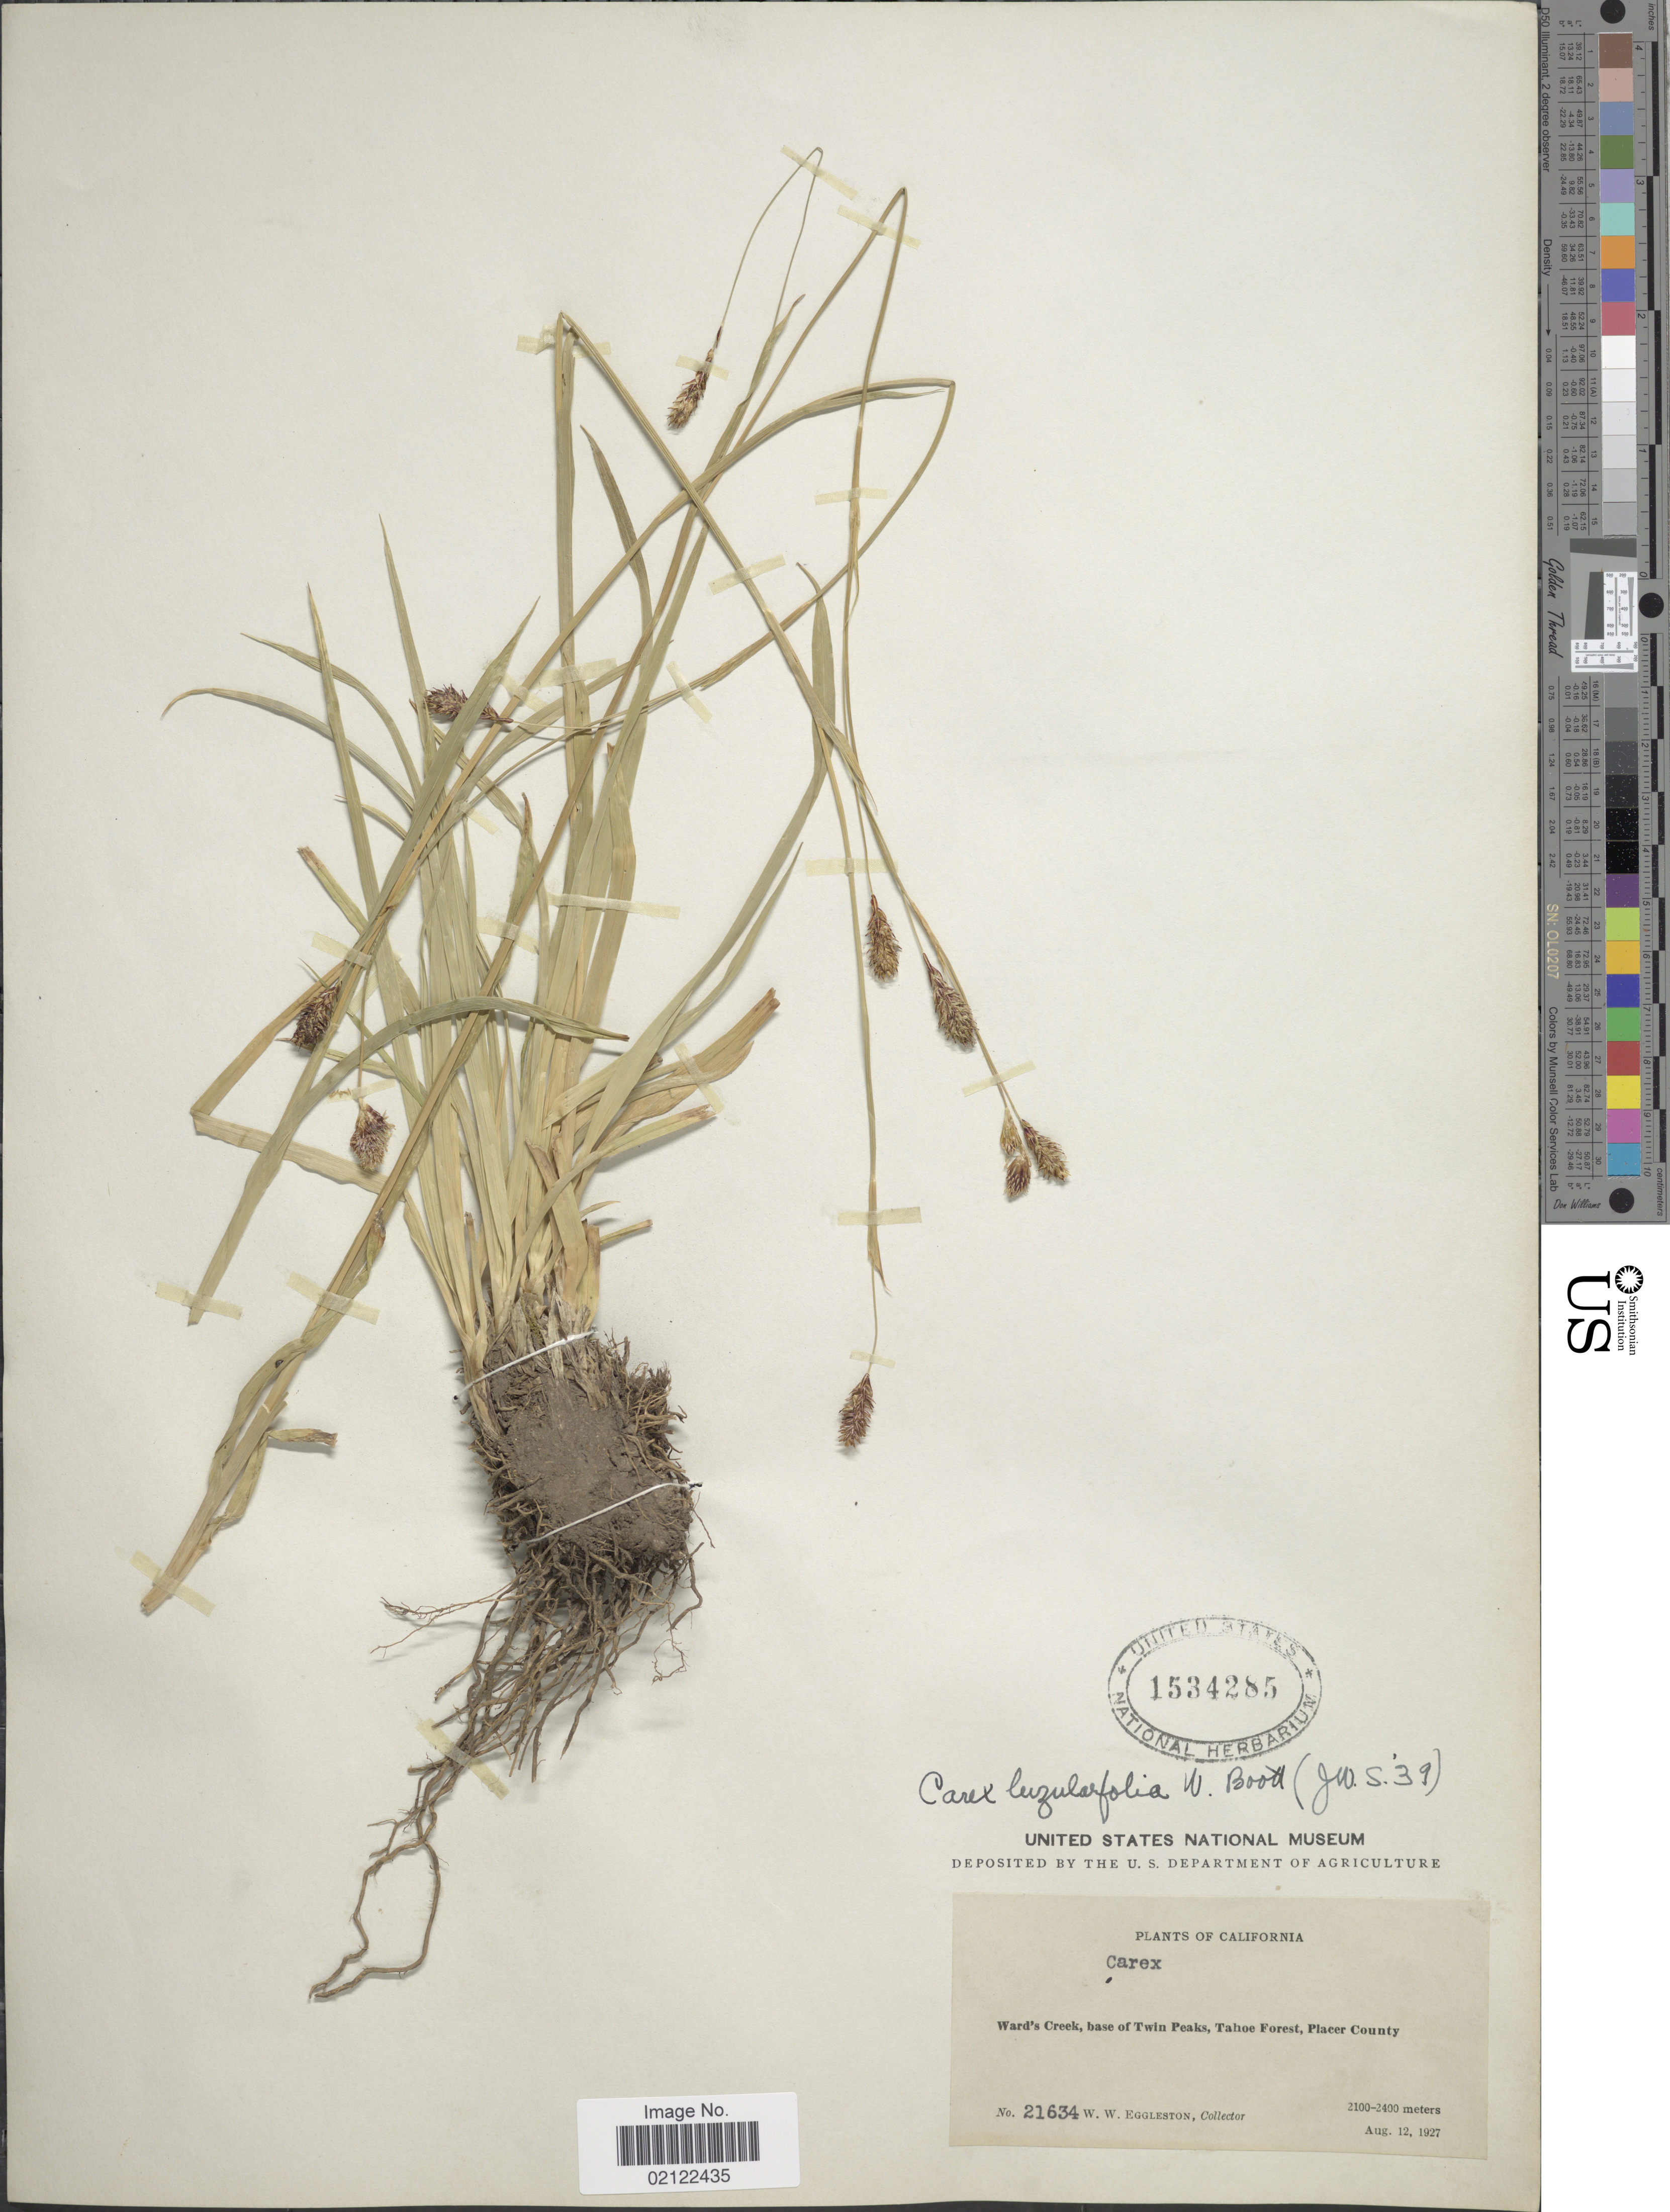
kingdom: Plantae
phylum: Tracheophyta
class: Liliopsida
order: Poales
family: Cyperaceae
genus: Carex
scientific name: Carex luzulifolia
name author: W. Boott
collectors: W. W. Eggleston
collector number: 21634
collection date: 1927-08-12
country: United States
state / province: California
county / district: Placer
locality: Ward's Creek, base of Twin Peaks, Tahoe Forest, Placer County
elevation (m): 2100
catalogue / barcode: US 1534285